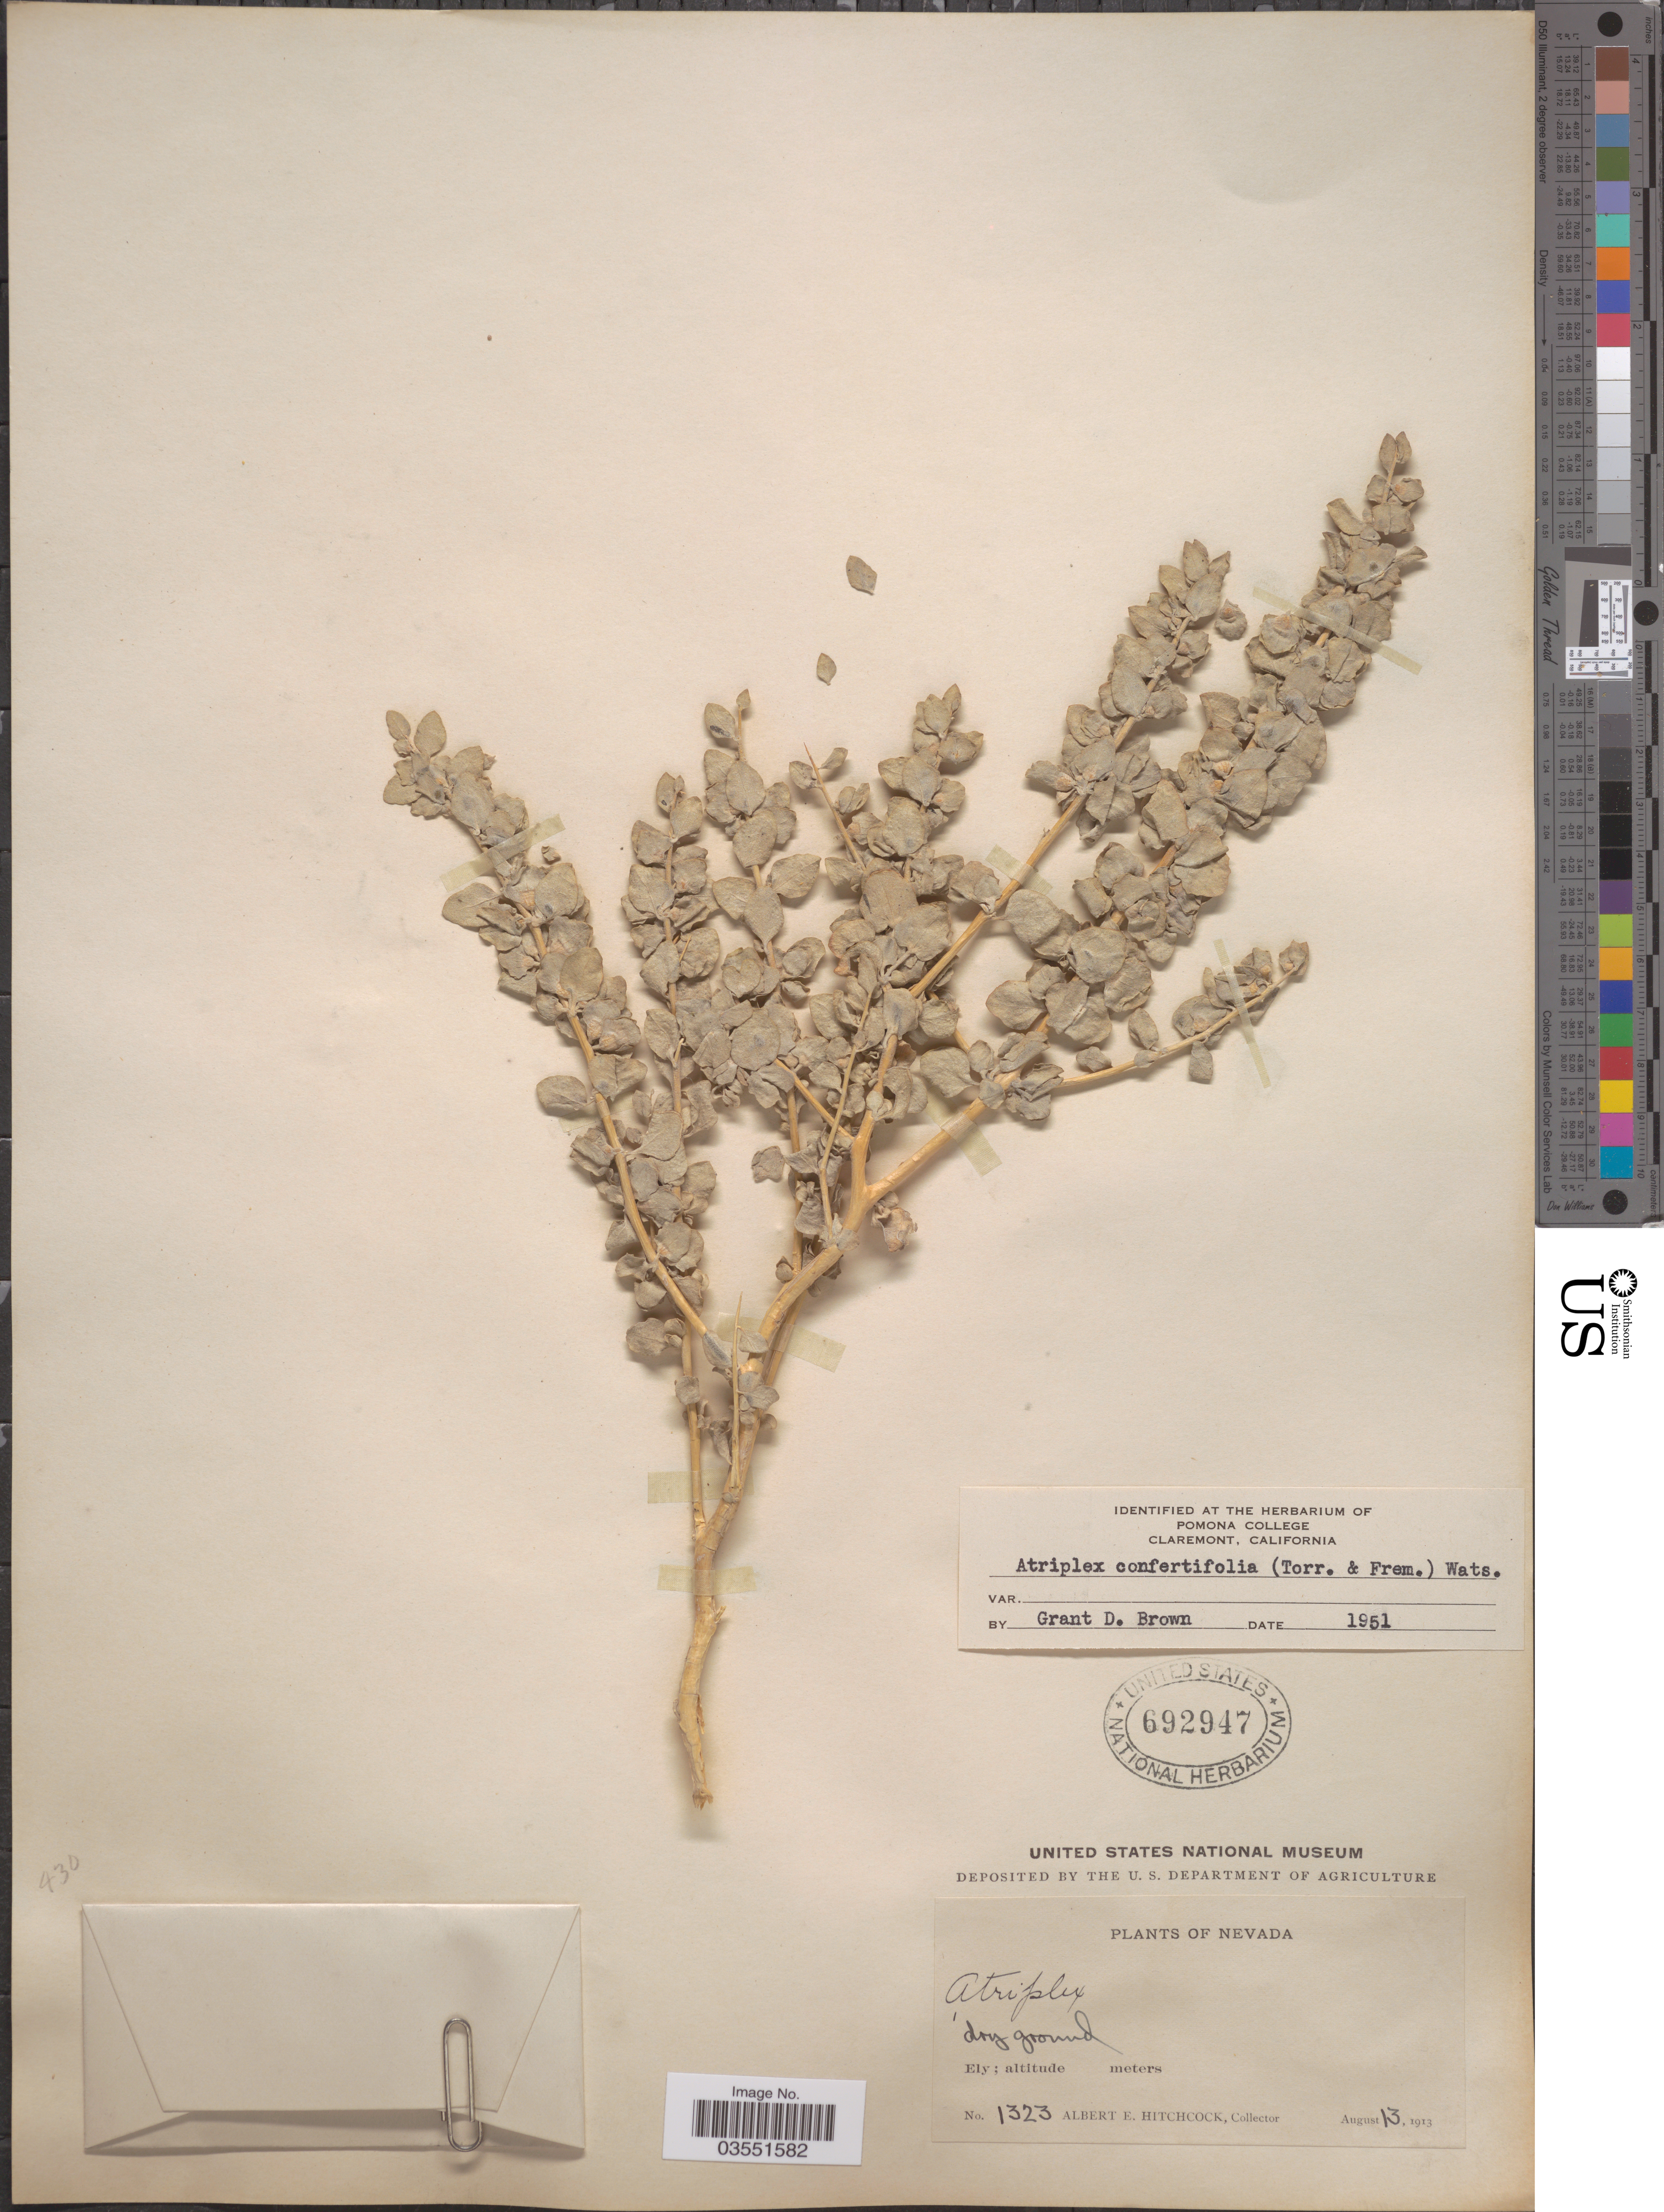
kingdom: Plantae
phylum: Tracheophyta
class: Magnoliopsida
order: Caryophyllales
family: Amaranthaceae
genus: Atriplex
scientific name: Atriplex confertifolia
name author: (Torr. & Frém.) S. Watson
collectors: A. Hitchcock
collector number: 1323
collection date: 1913-08-13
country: United States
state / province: Nevada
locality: Ely.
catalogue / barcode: US 692947